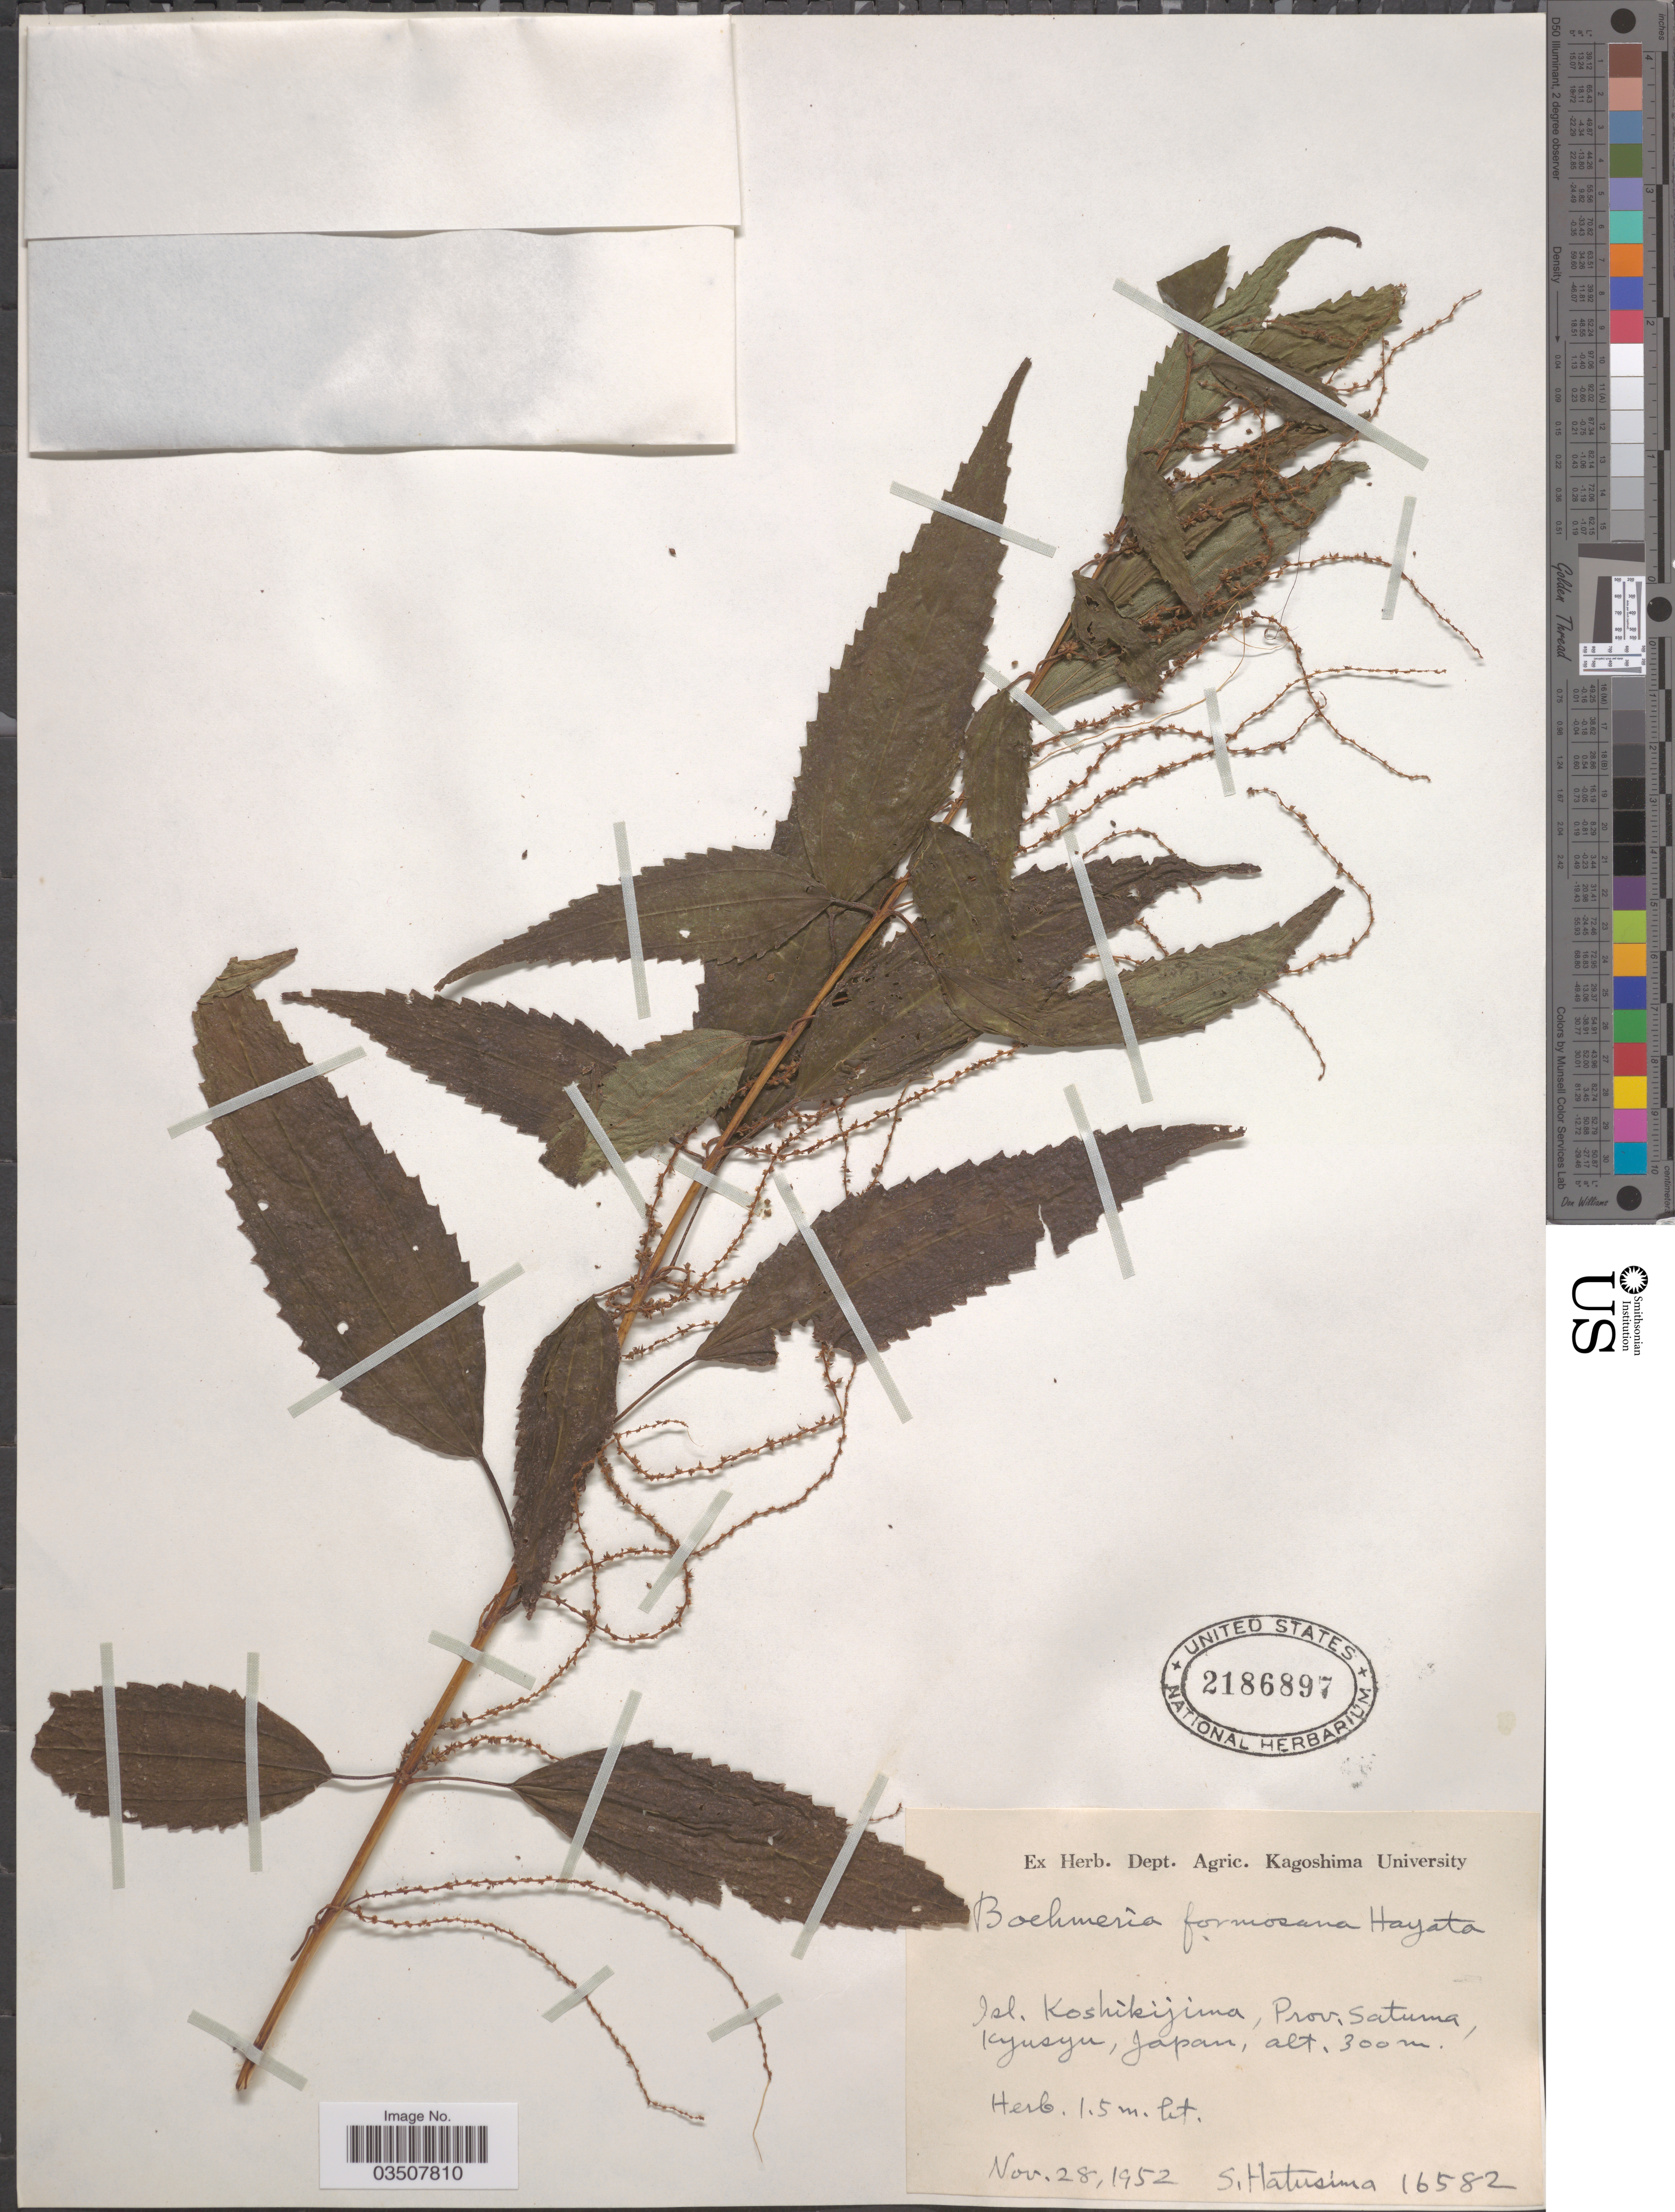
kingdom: Plantae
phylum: Tracheophyta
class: Magnoliopsida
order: Rosales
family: Urticaceae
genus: Boehmeria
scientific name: Boehmeria formosana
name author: Hayata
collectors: S. Hatusima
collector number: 16582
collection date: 1952-11-28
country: Japan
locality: Isl. Koshikijima, Prov. Satuma, Kyusyu.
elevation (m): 300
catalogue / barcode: US 2186897